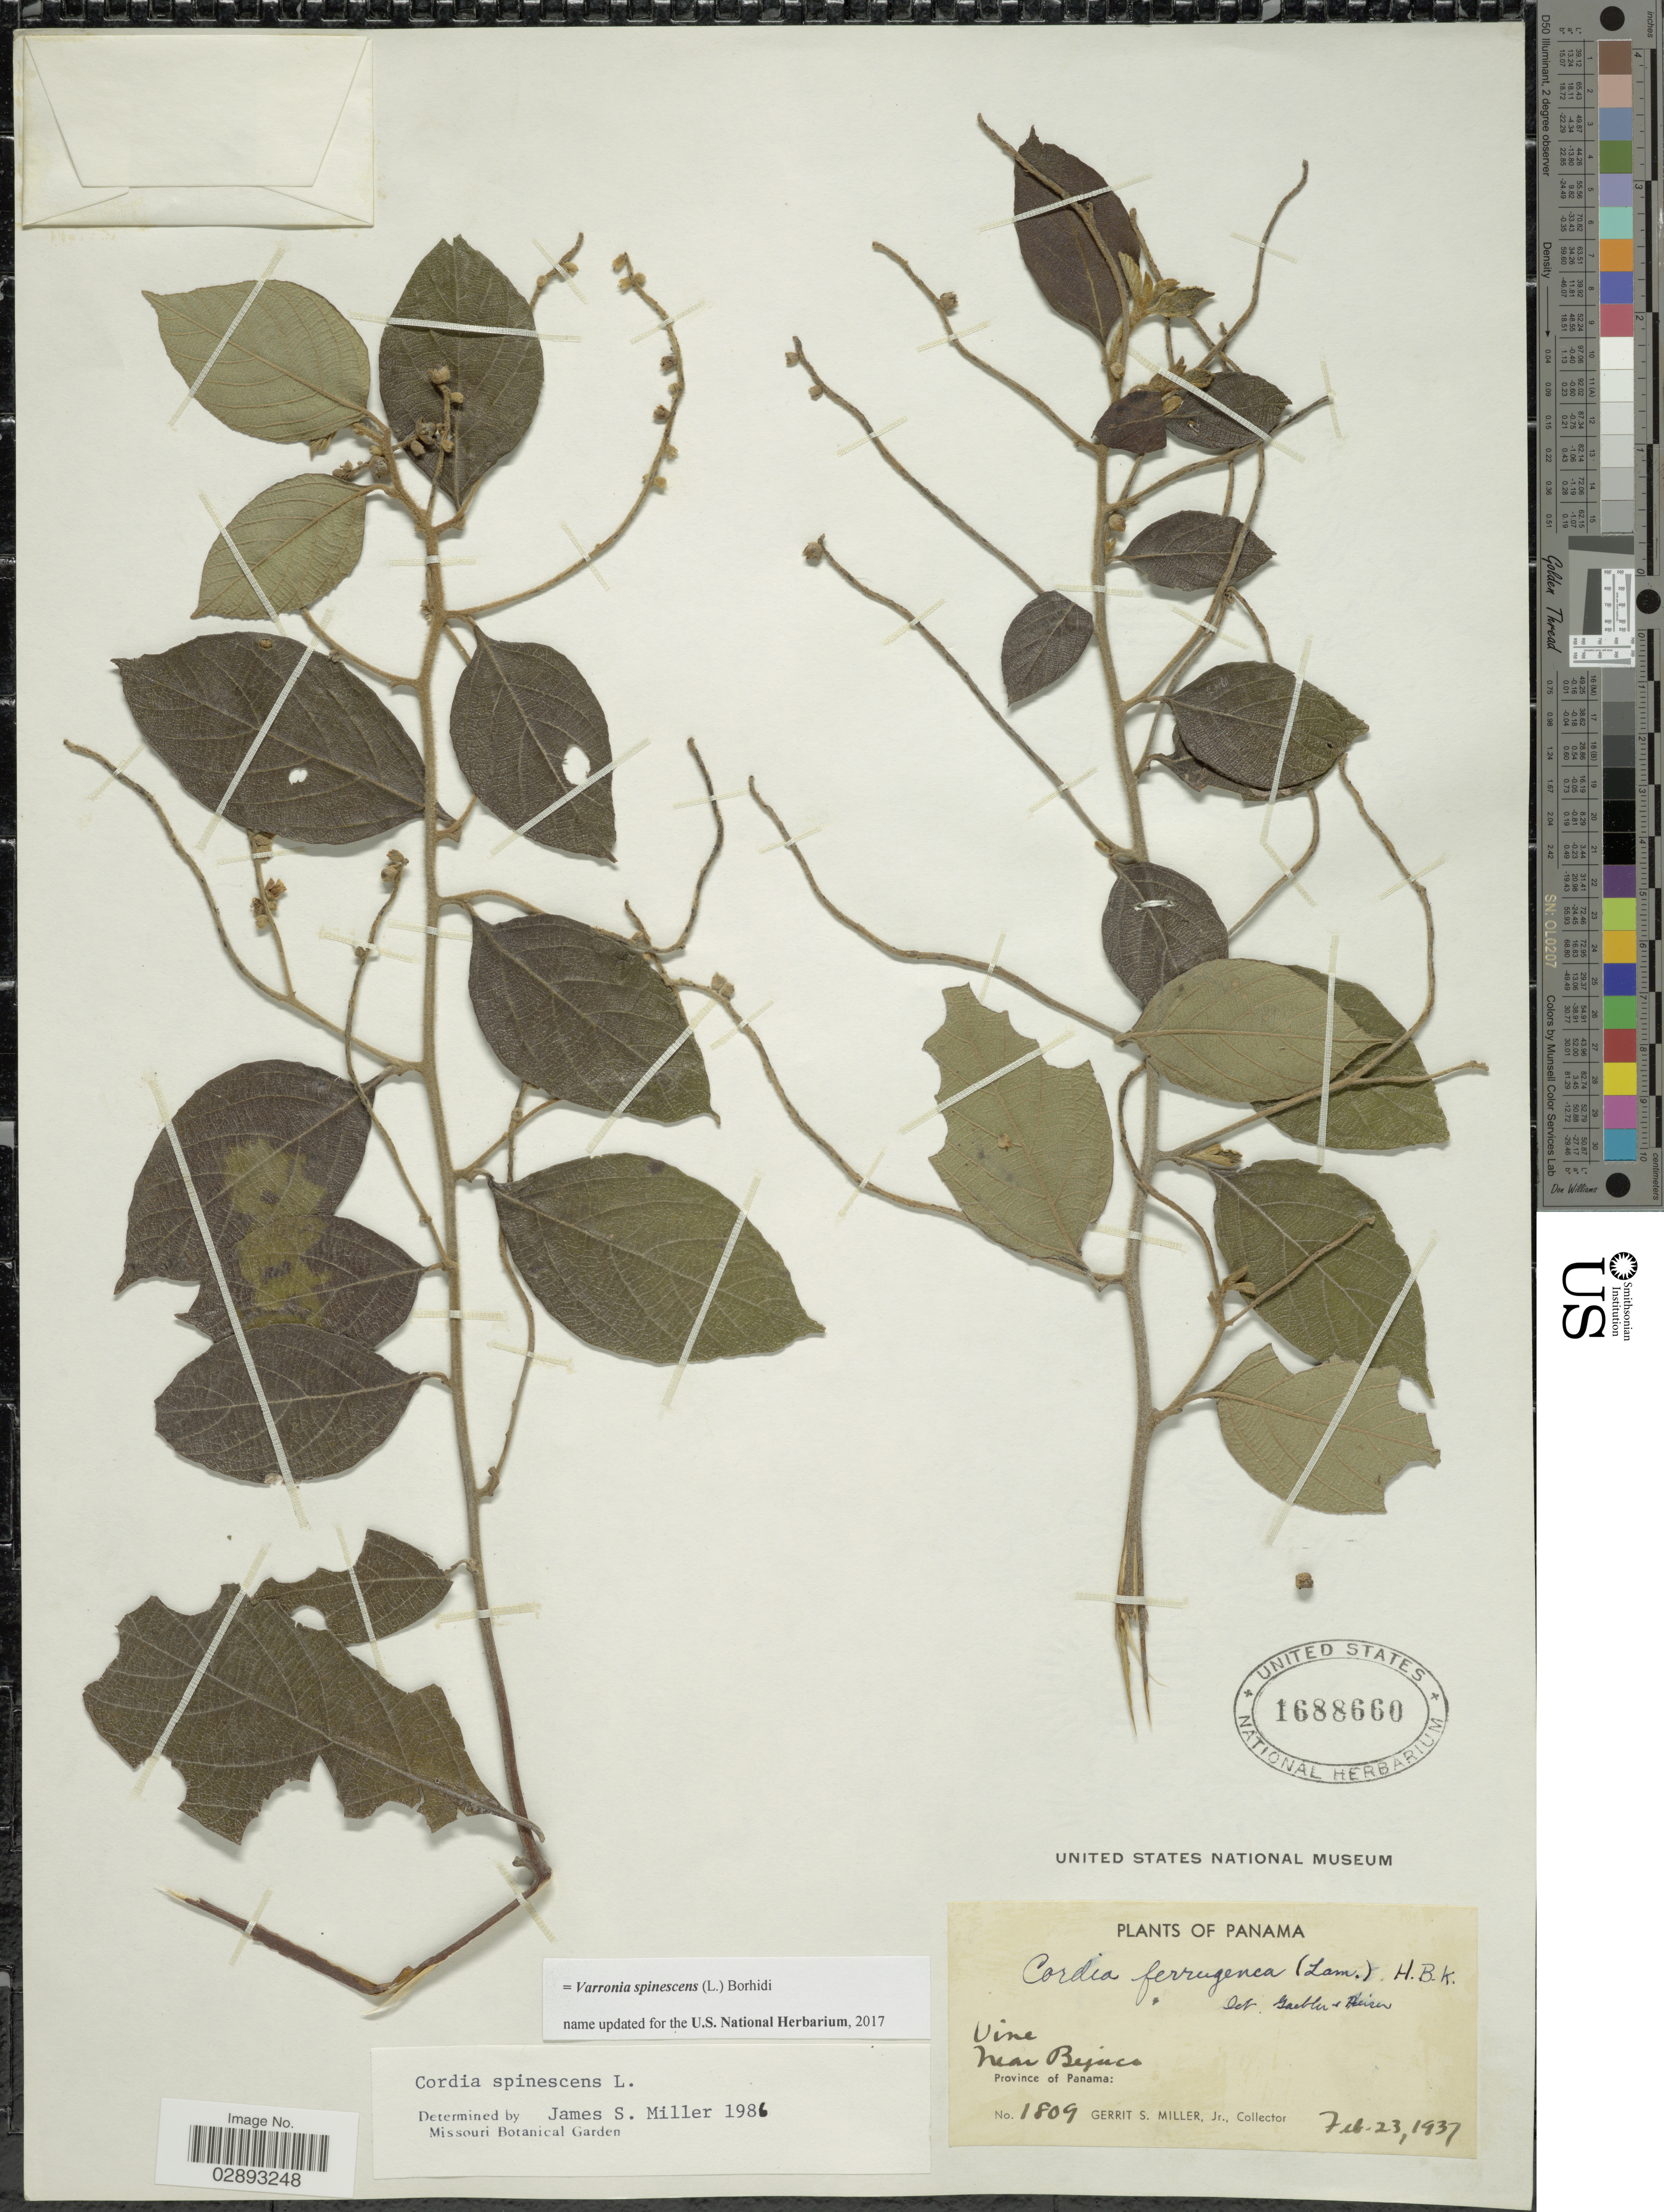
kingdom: Plantae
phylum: Tracheophyta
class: Magnoliopsida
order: Boraginales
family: Cordiaceae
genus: Varronia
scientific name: Varronia spinescens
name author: (L.) Borhidi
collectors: G. S. Miller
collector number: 1809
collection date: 1937-02-23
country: Panama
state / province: Panamá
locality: Near Bejuca. Province of Panama.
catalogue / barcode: US 1688660